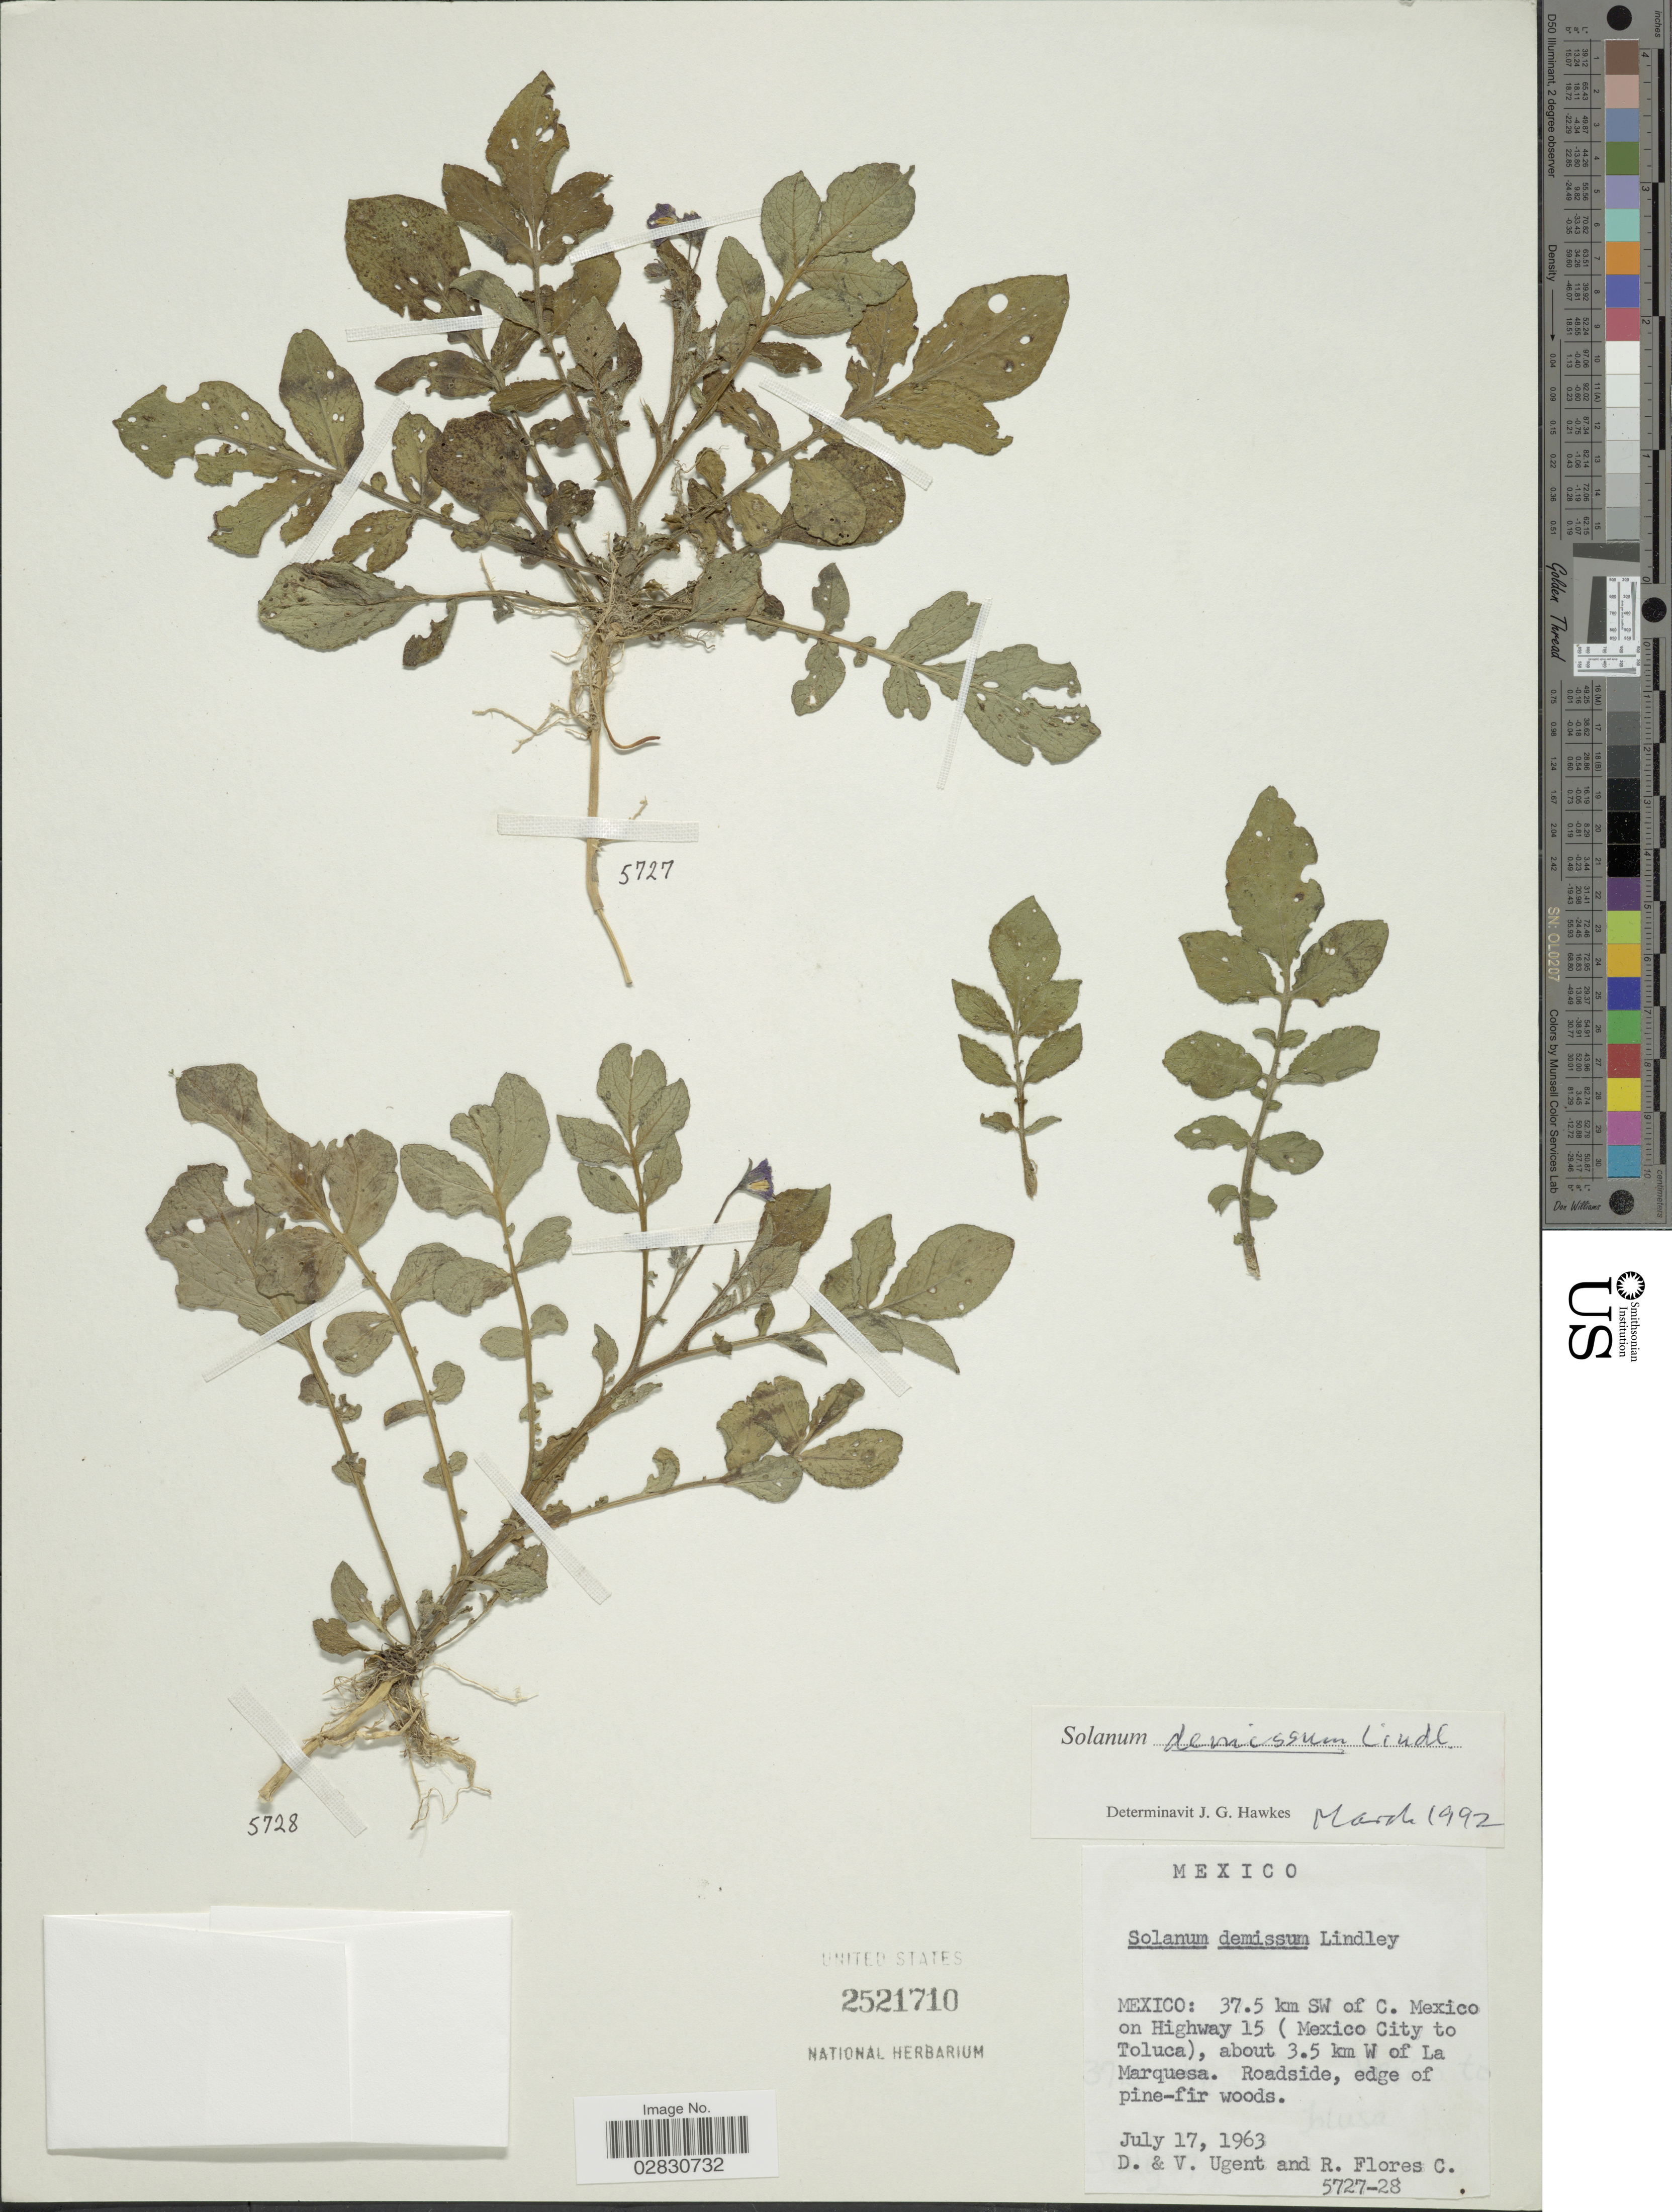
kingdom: Plantae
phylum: Tracheophyta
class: Magnoliopsida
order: Solanales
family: Solanaceae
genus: Solanum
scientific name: Solanum demissum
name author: Lindl.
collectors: D. Ugent, V. Ugent & R. Flores-C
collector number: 5727-28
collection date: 1963-07-17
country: Mexico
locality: Mexico: 37.5 km SW of C. Mexico on Highway 15 (Mexico City to Toluca), about 3.5 km W of La Marquesa, Roadside, edge of pine-fir woods.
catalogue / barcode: US 2521710